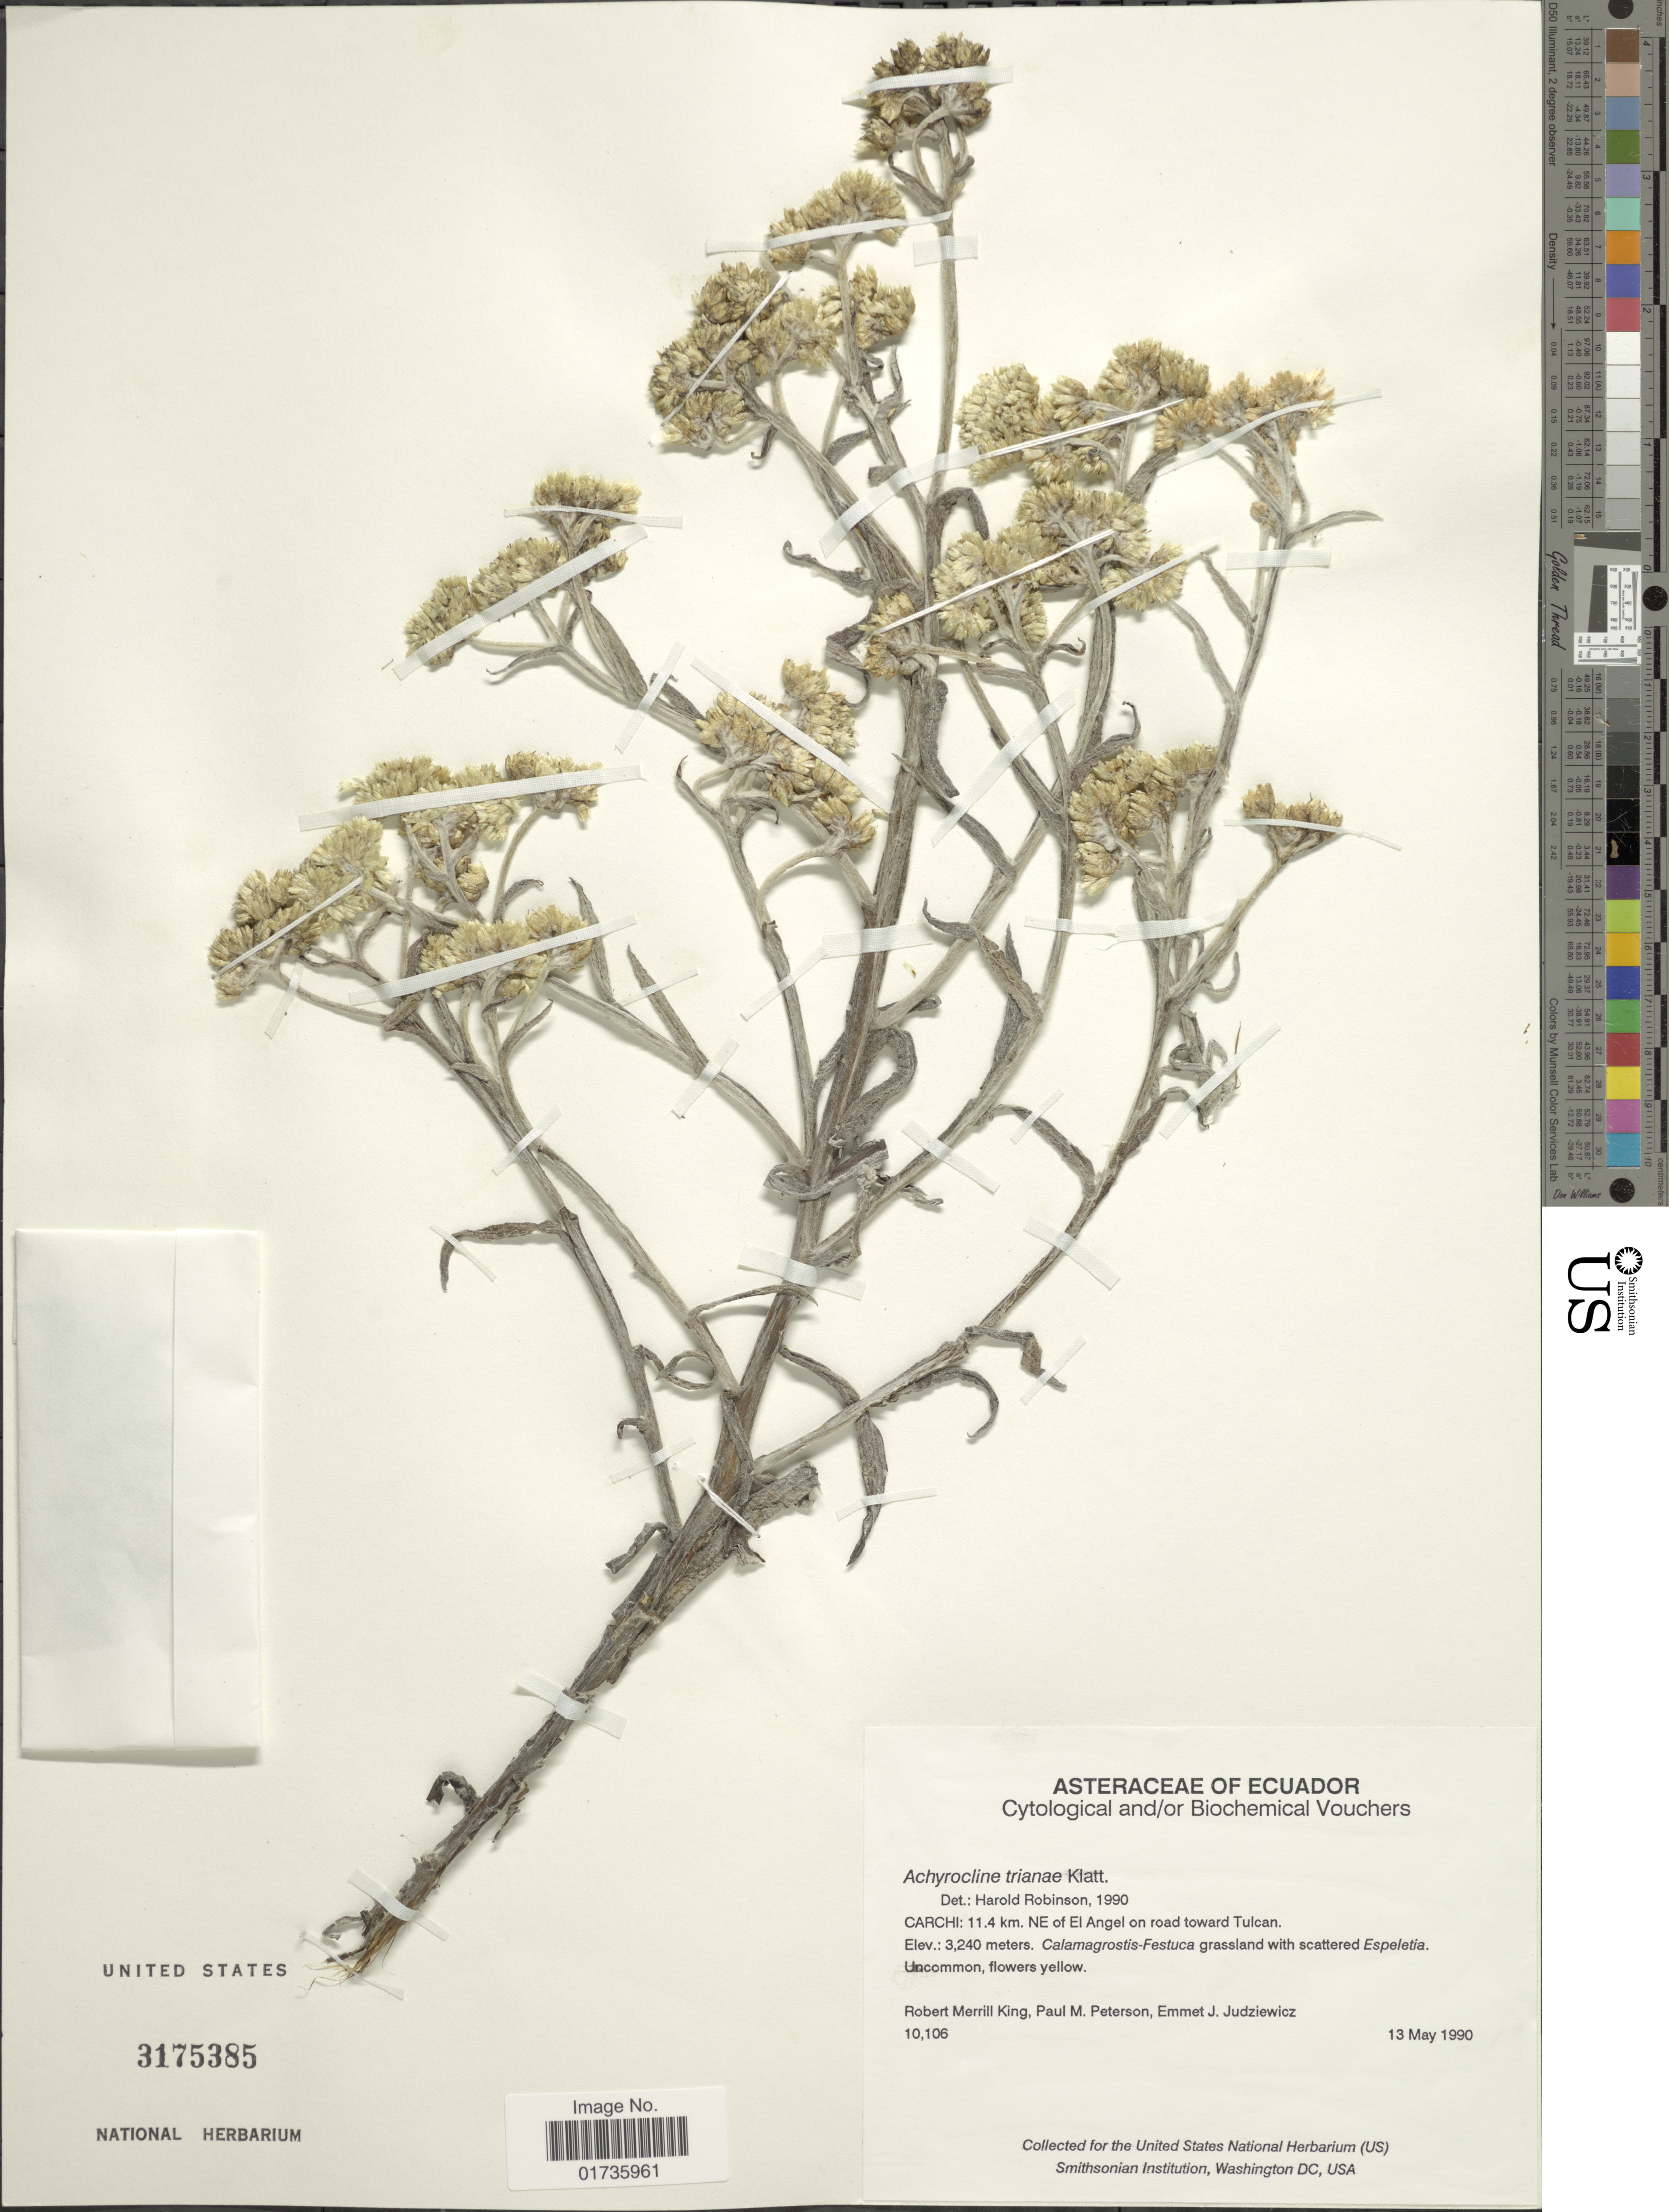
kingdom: Plantae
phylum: Tracheophyta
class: Magnoliopsida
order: Asterales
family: Asteraceae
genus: Achyrocline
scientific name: Achyrocline trianae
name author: Klatt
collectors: R. M. King, P. M. Peterson & E. J. Judziewicz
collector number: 10106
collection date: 1990-05-13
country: Ecuador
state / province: Carchi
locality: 11.4 km NE El Angel on road toward Tulcan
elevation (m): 3240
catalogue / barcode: US 3175385